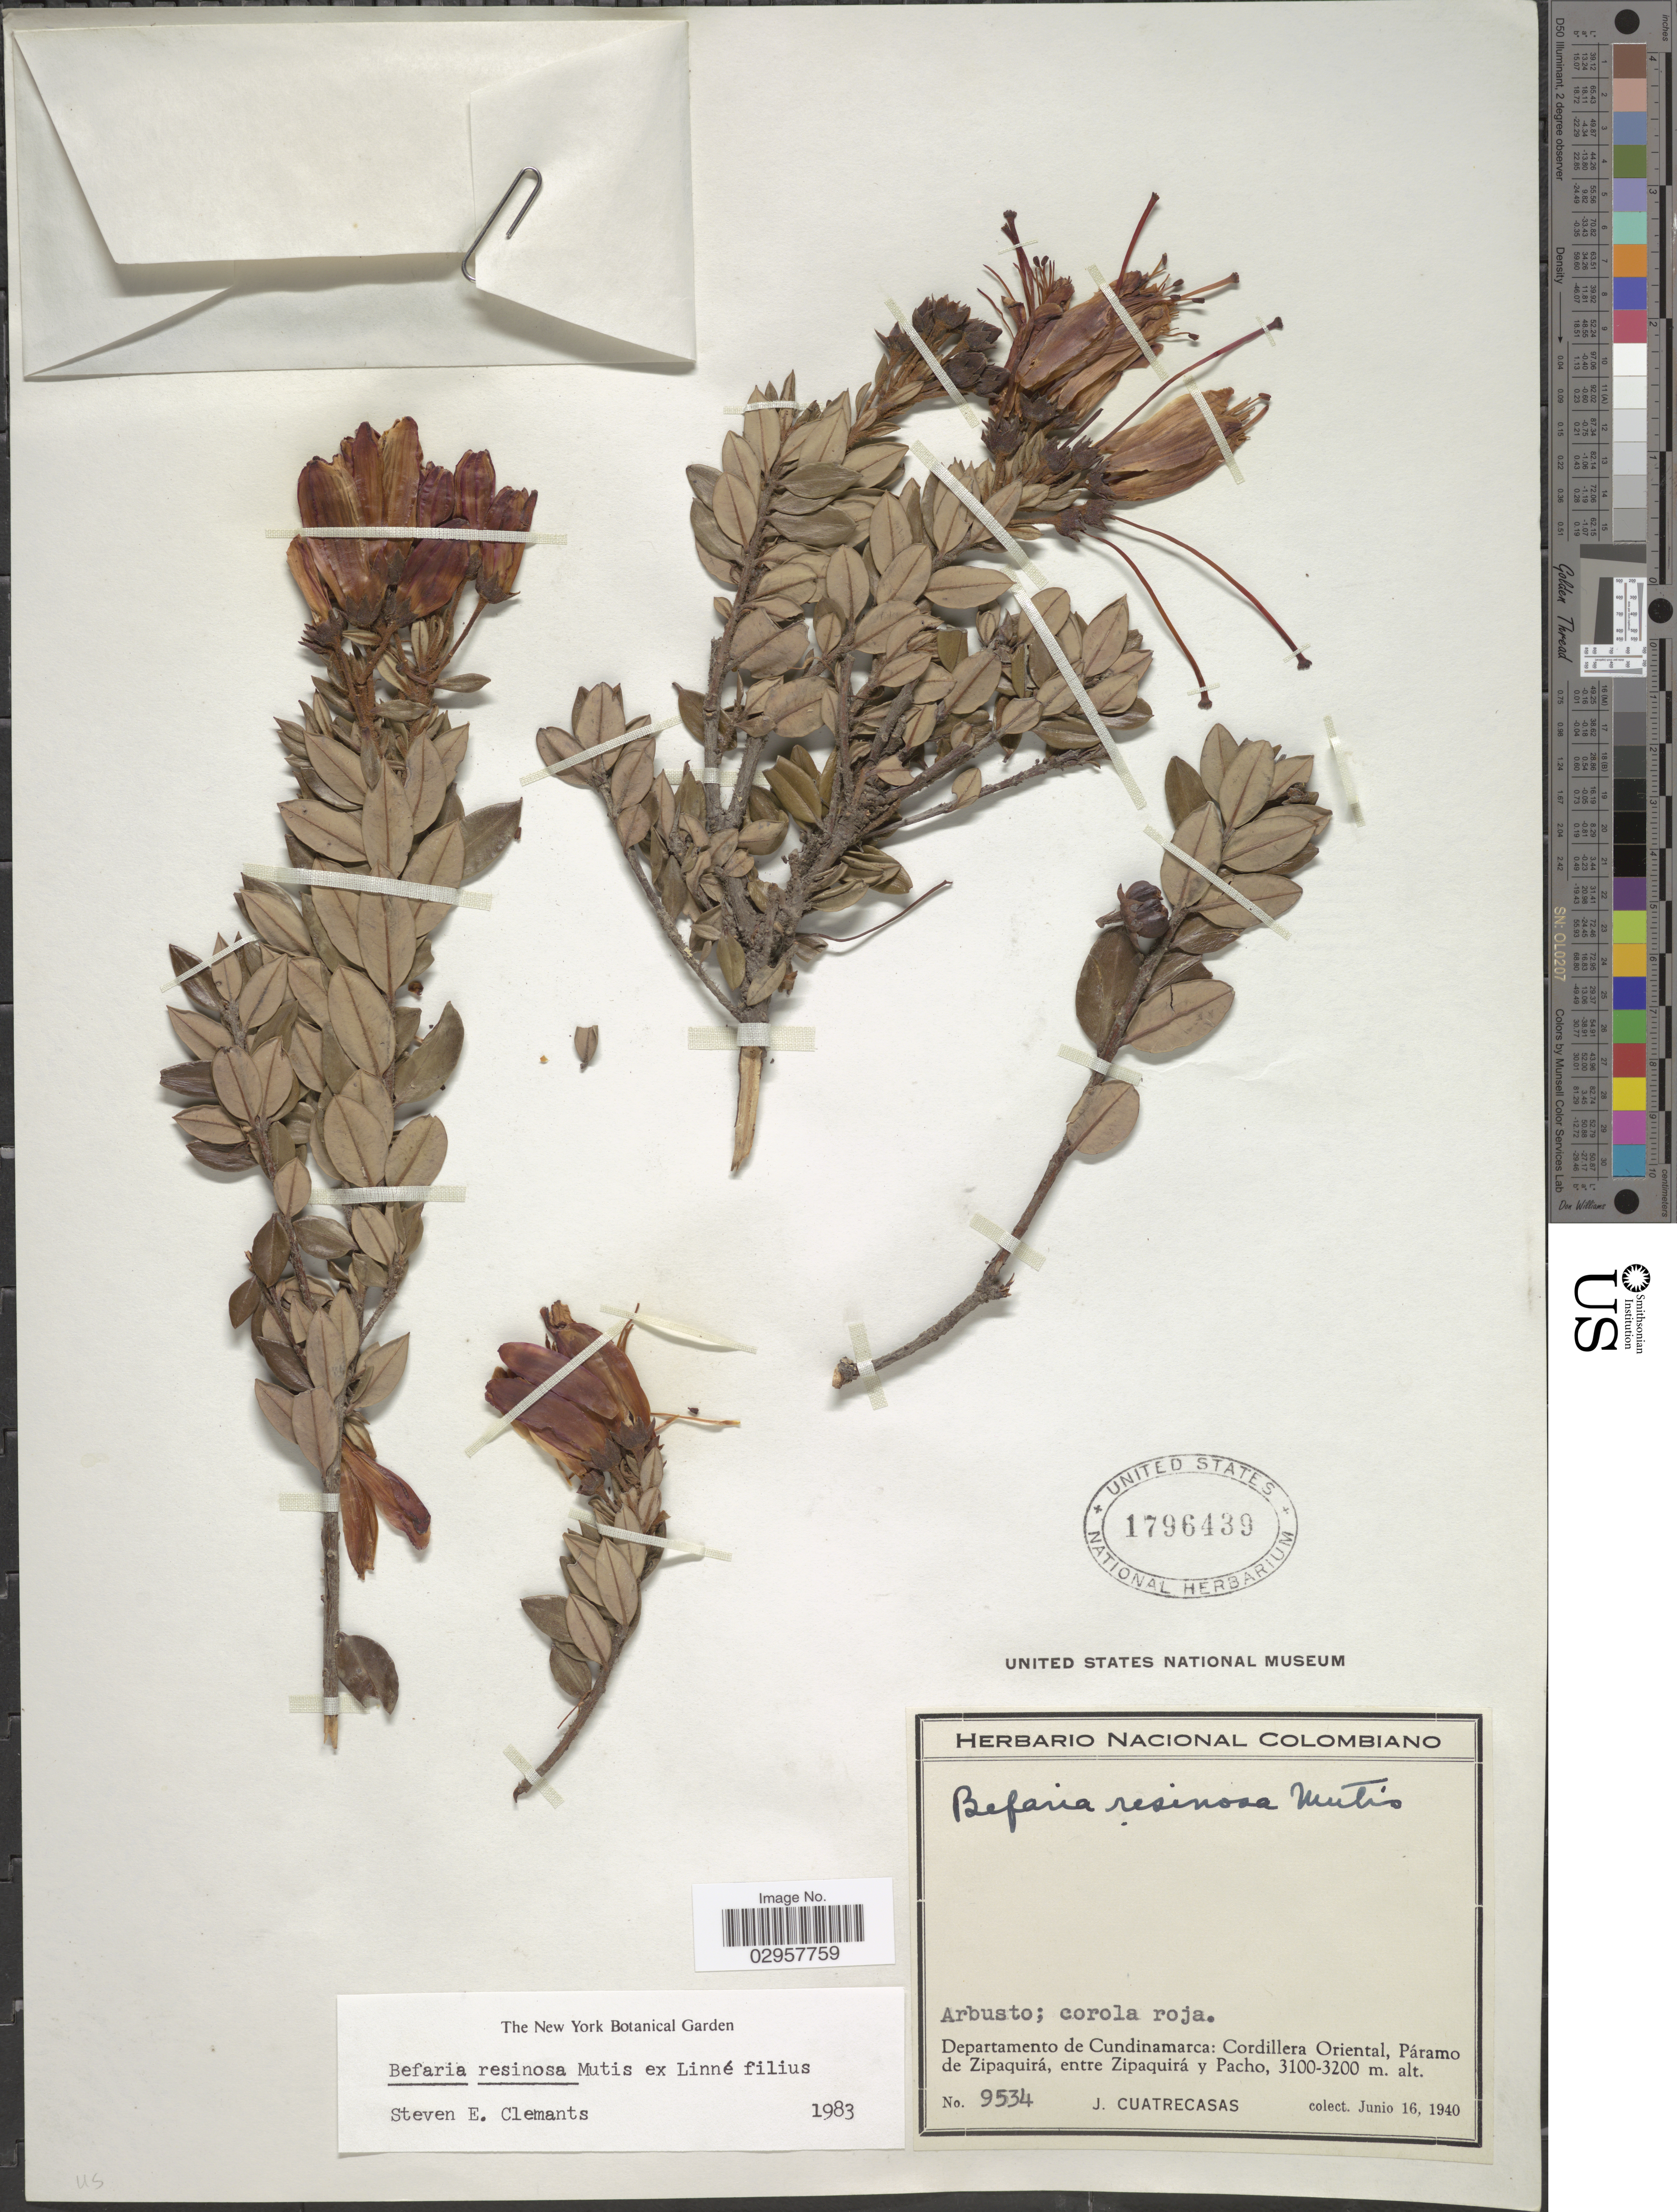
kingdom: Plantae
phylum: Tracheophyta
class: Magnoliopsida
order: Ericales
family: Ericaceae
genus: Befaria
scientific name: Befaria resinosa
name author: Mutis ex L. f.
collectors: J. Cuatrecasas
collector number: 9534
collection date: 1940-06-16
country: Colombia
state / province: Cundinamarca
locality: Departamento de Cundinamarca: Cordillera Oriental, Páramo de Zipaquirá, entre Zipaquirá y Palcho.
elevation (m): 3100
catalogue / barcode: US 1796439